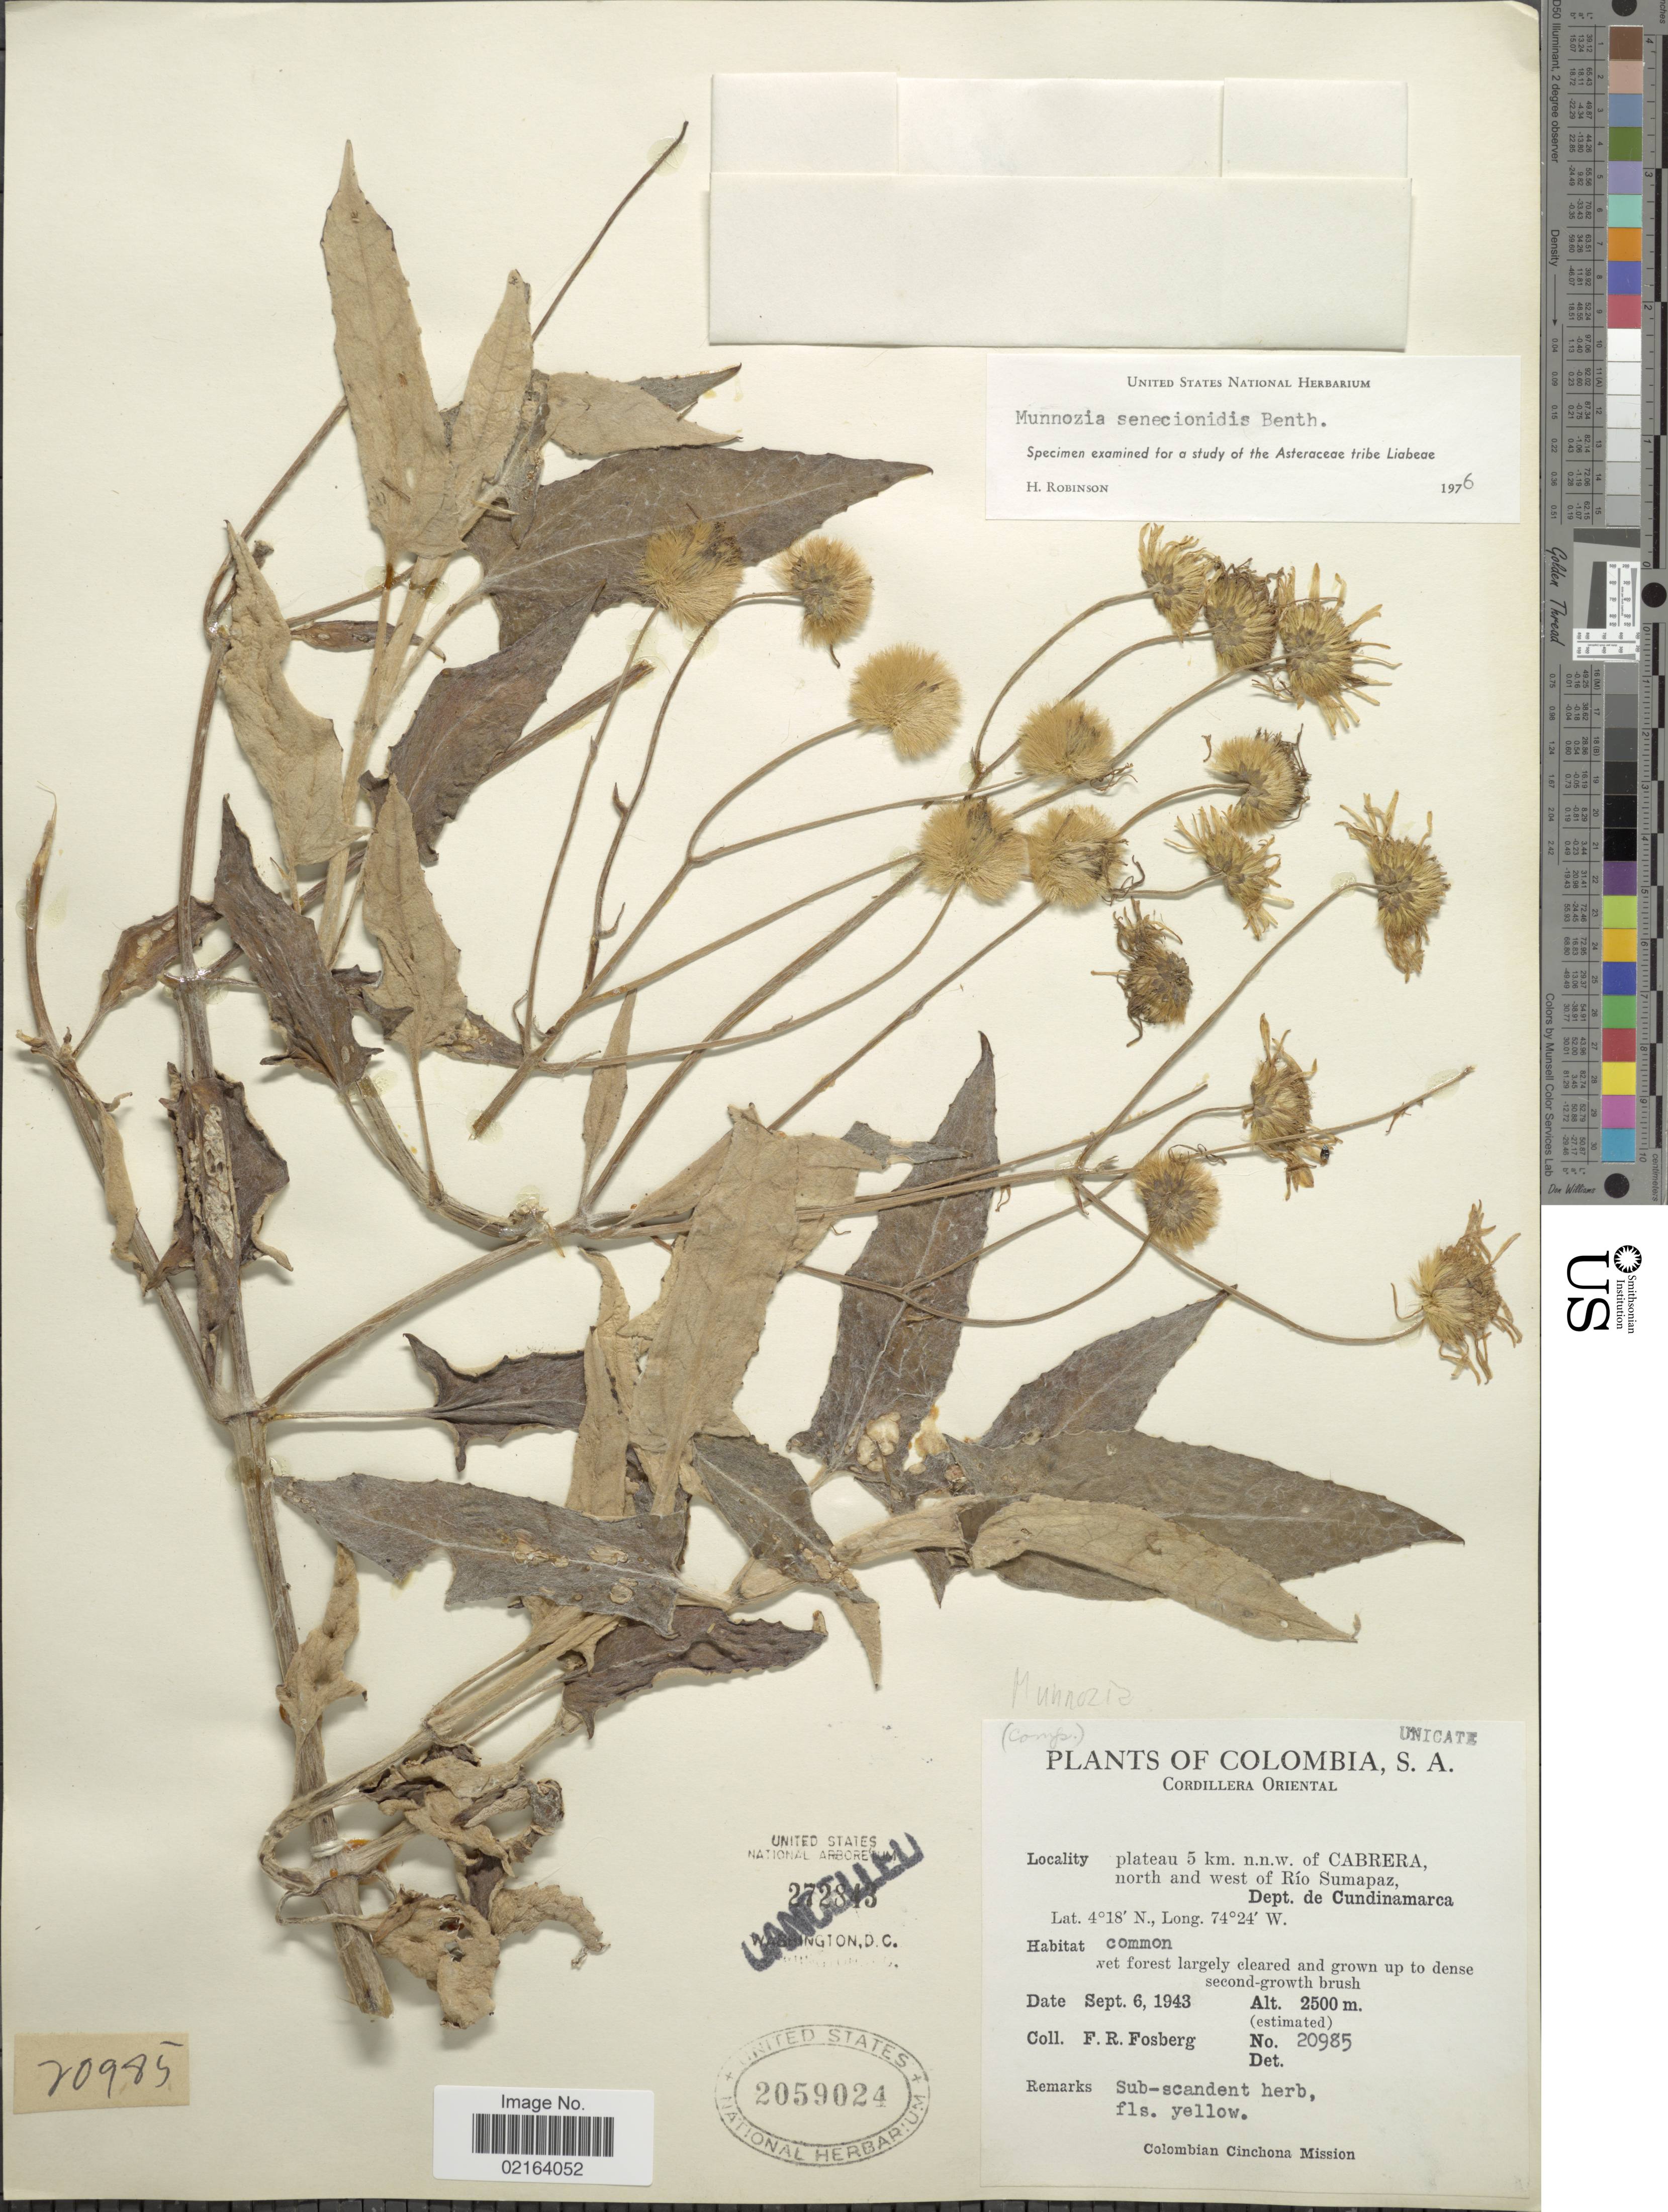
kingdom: Plantae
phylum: Tracheophyta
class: Magnoliopsida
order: Asterales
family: Asteraceae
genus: Munnozia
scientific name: Munnozia senecionidis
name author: Benth.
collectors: F. R. Fosberg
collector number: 20985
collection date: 1943-09-06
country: Colombia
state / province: Cundinamarca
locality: Cordillera Oriental, Plateau 5 km. n.n.w. of Cabrera, north and west of Rio Sumapaz, Dept. de Cundinamarca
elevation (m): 2500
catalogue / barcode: US 2059024